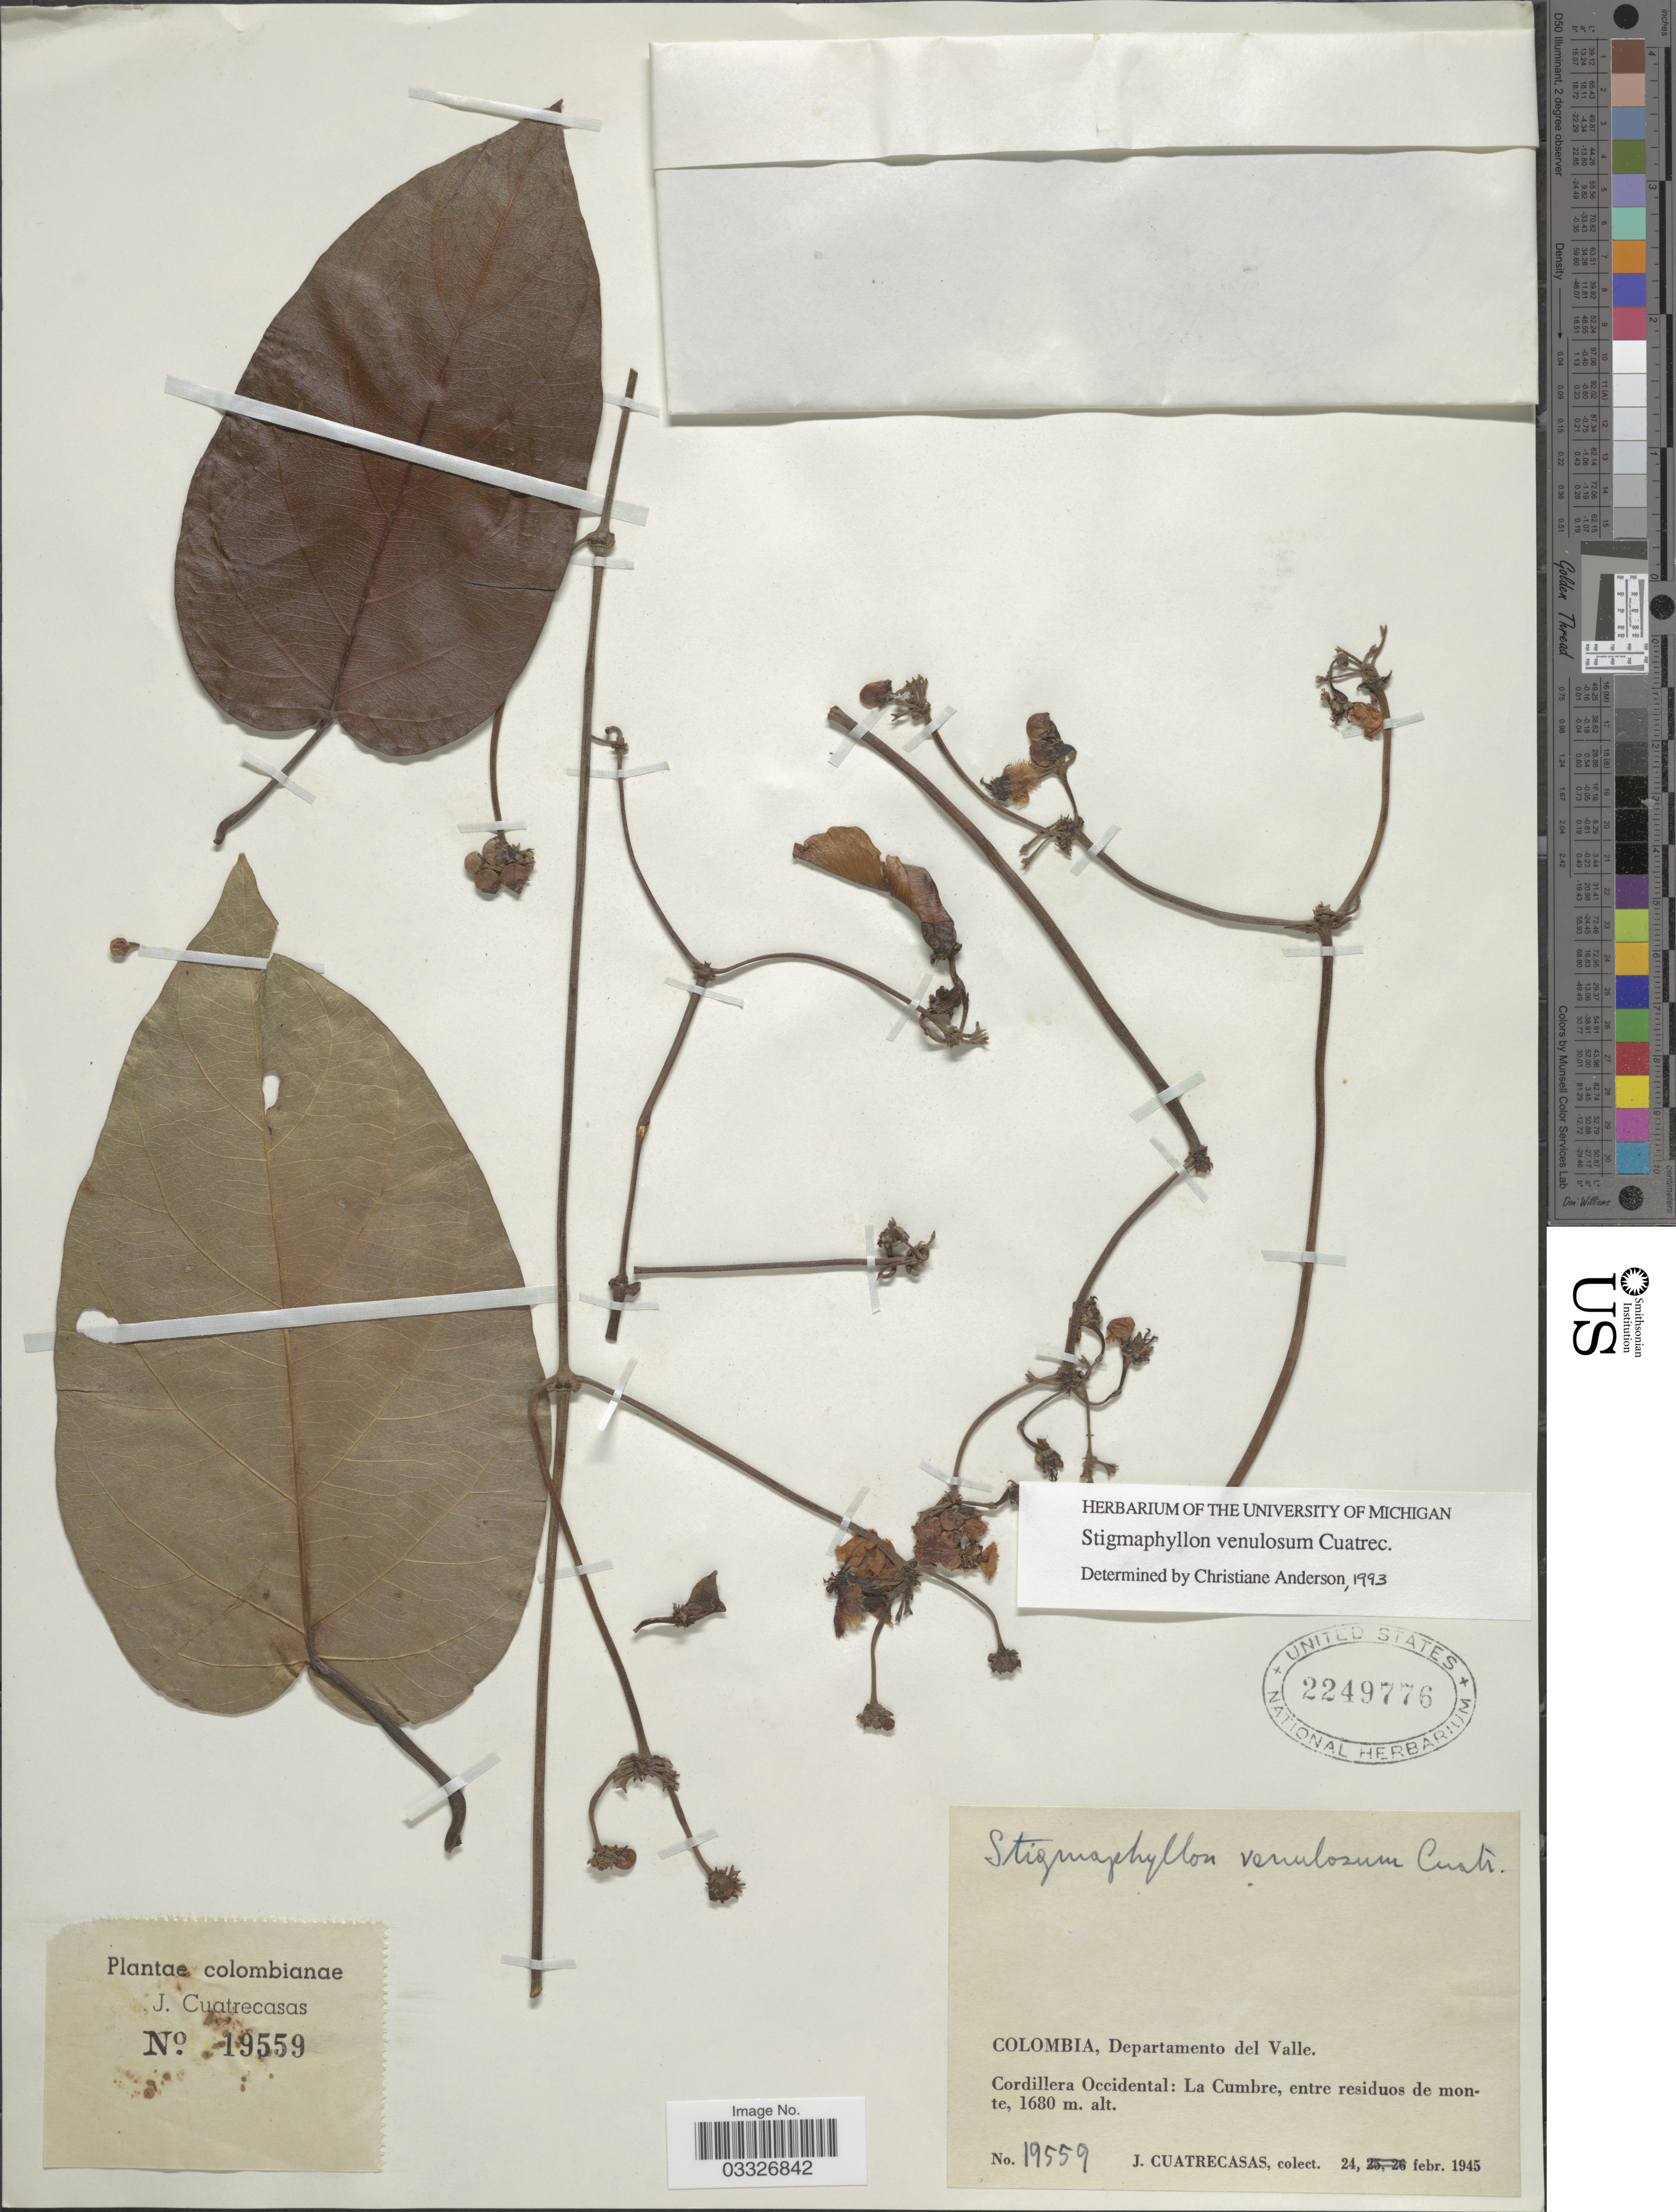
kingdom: Plantae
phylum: Tracheophyta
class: Magnoliopsida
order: Malpighiales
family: Malpighiaceae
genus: Stigmaphyllon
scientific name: Stigmaphyllon venulosum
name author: Cuatrec.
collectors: J. Cuatrecasas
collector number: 19559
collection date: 1945-02-24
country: Colombia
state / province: Valle del Cauca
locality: Departamento del Valle. Cordillera Occidental: La Cumbre, entre residuos de monte.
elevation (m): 1680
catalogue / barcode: US 2249776